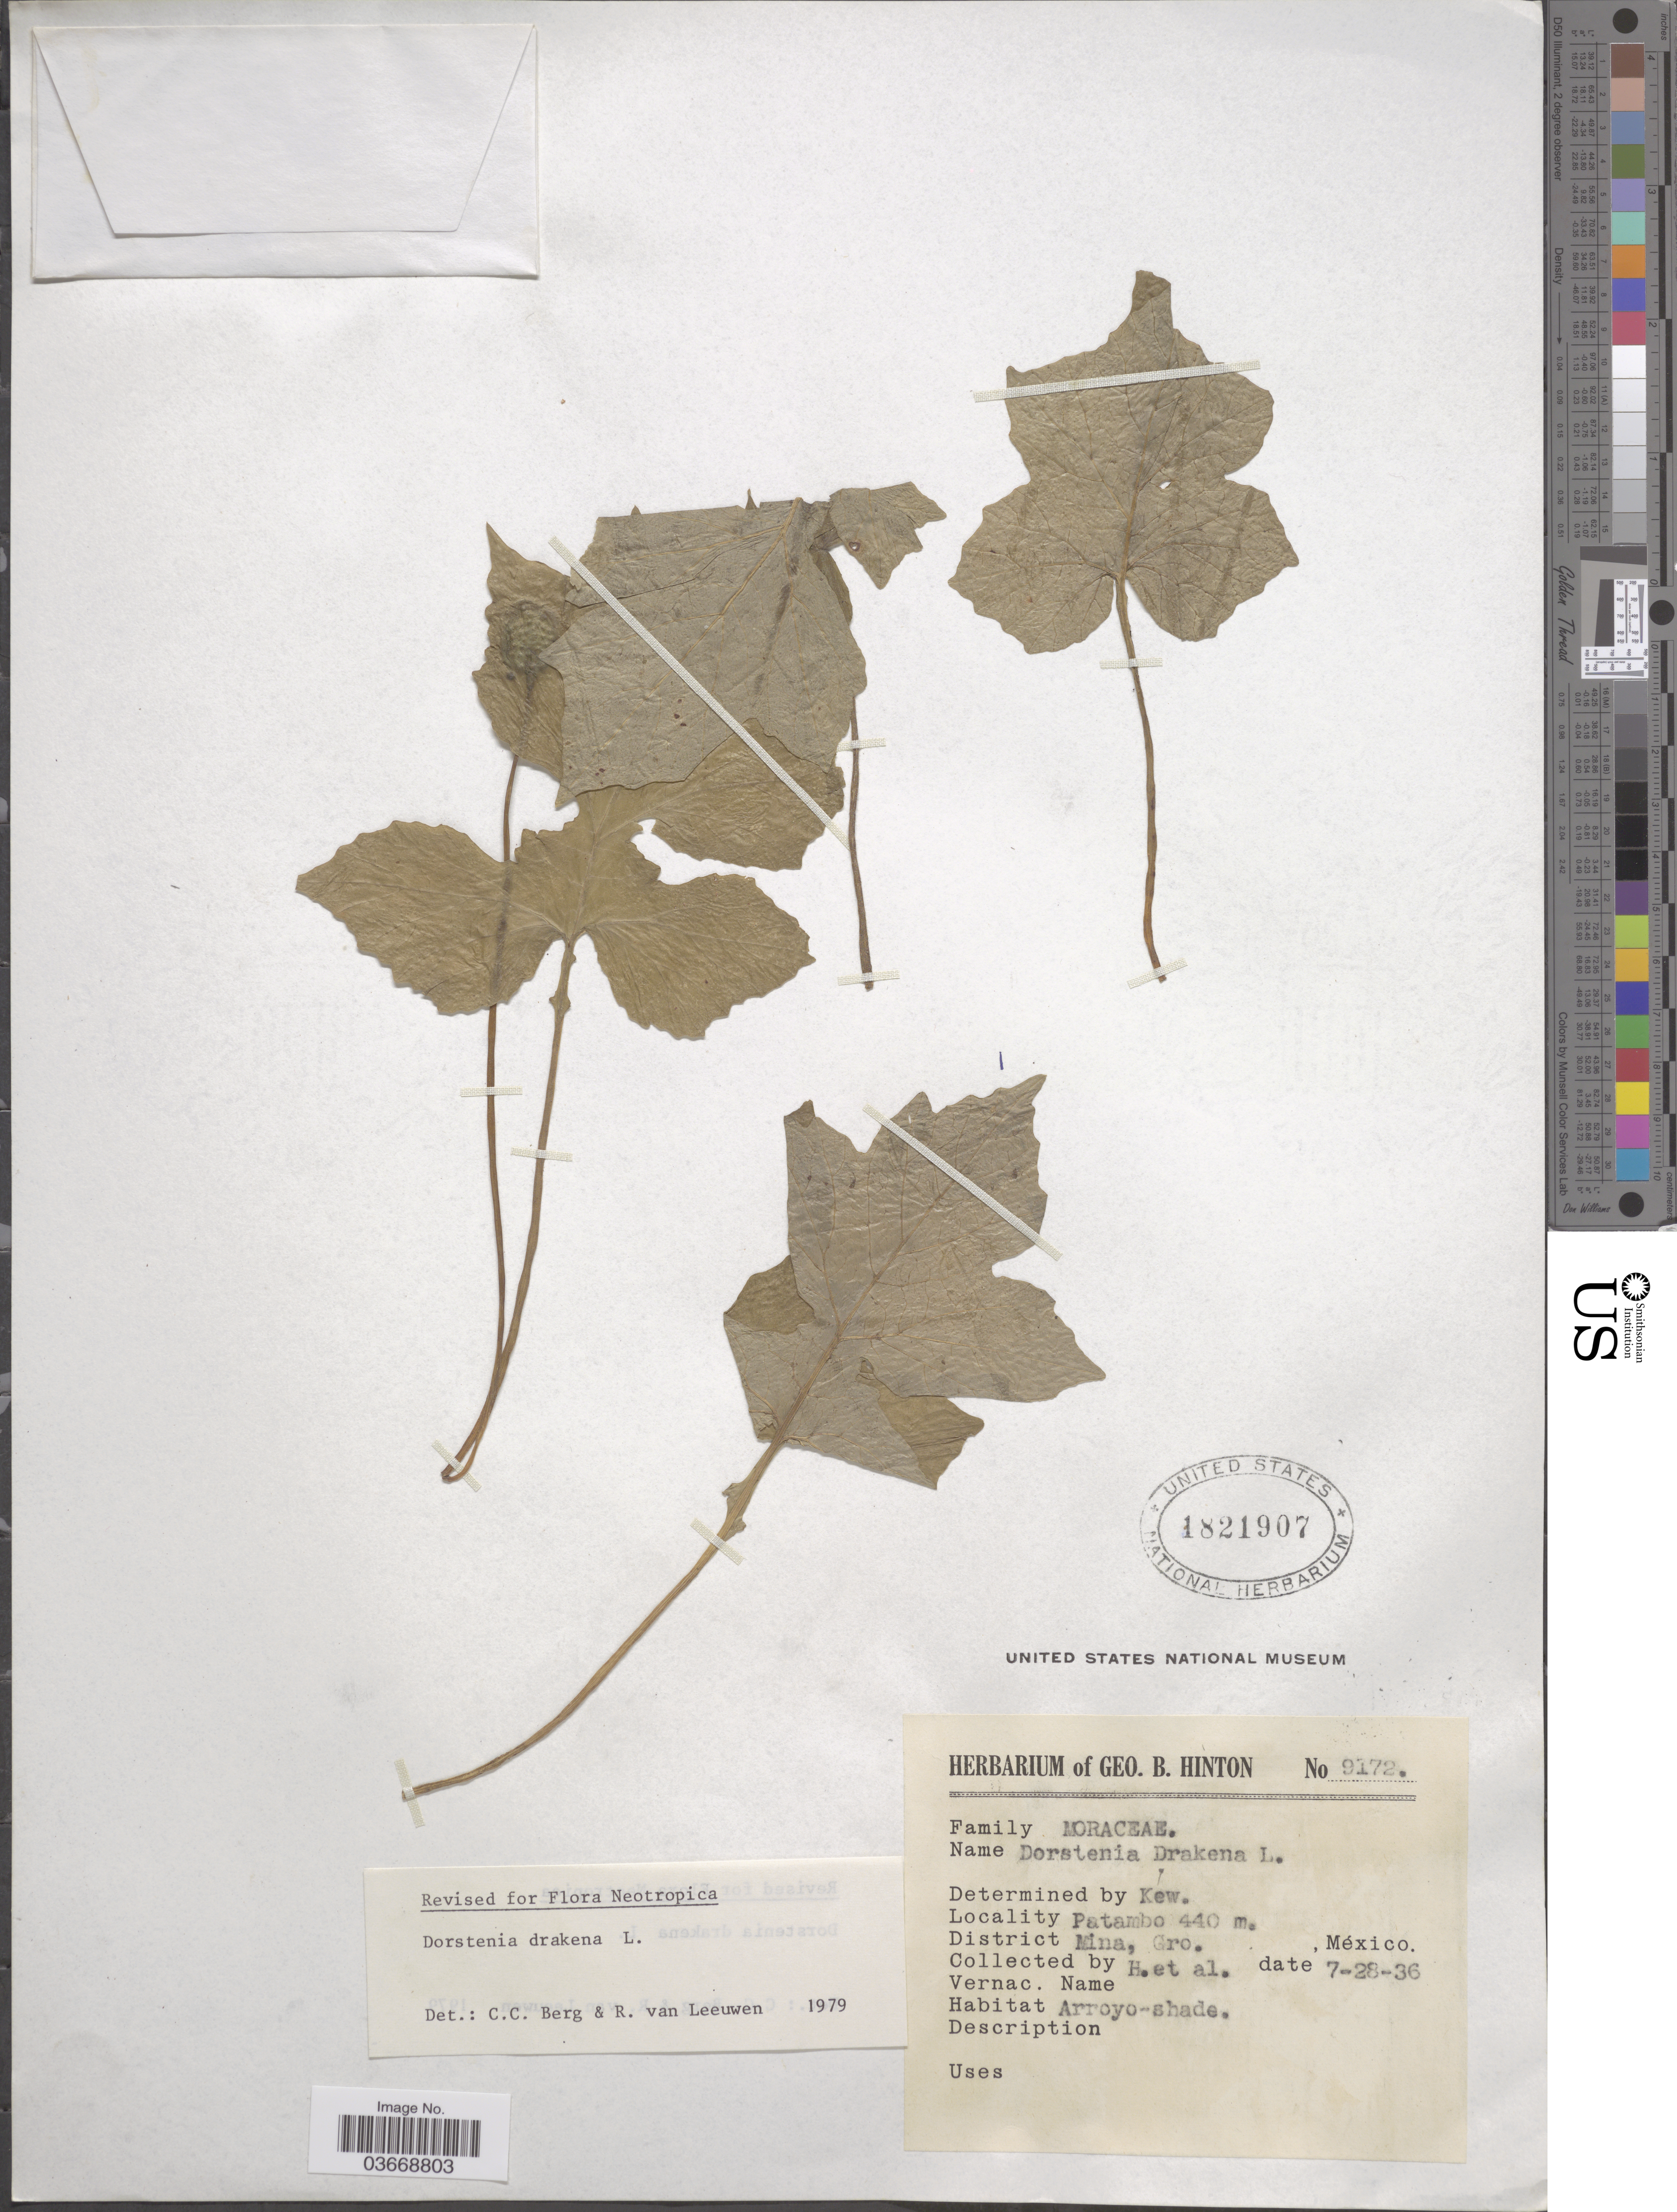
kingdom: Plantae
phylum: Tracheophyta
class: Magnoliopsida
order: Rosales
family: Moraceae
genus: Dorstenia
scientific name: Dorstenia drakena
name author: L.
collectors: G. B. Hinton & et al.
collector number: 9172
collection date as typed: Transcribed d/m/y: 28/7/36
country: Mexico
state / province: Guerrero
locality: Patambo District Mina.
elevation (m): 440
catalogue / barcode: US 1821907